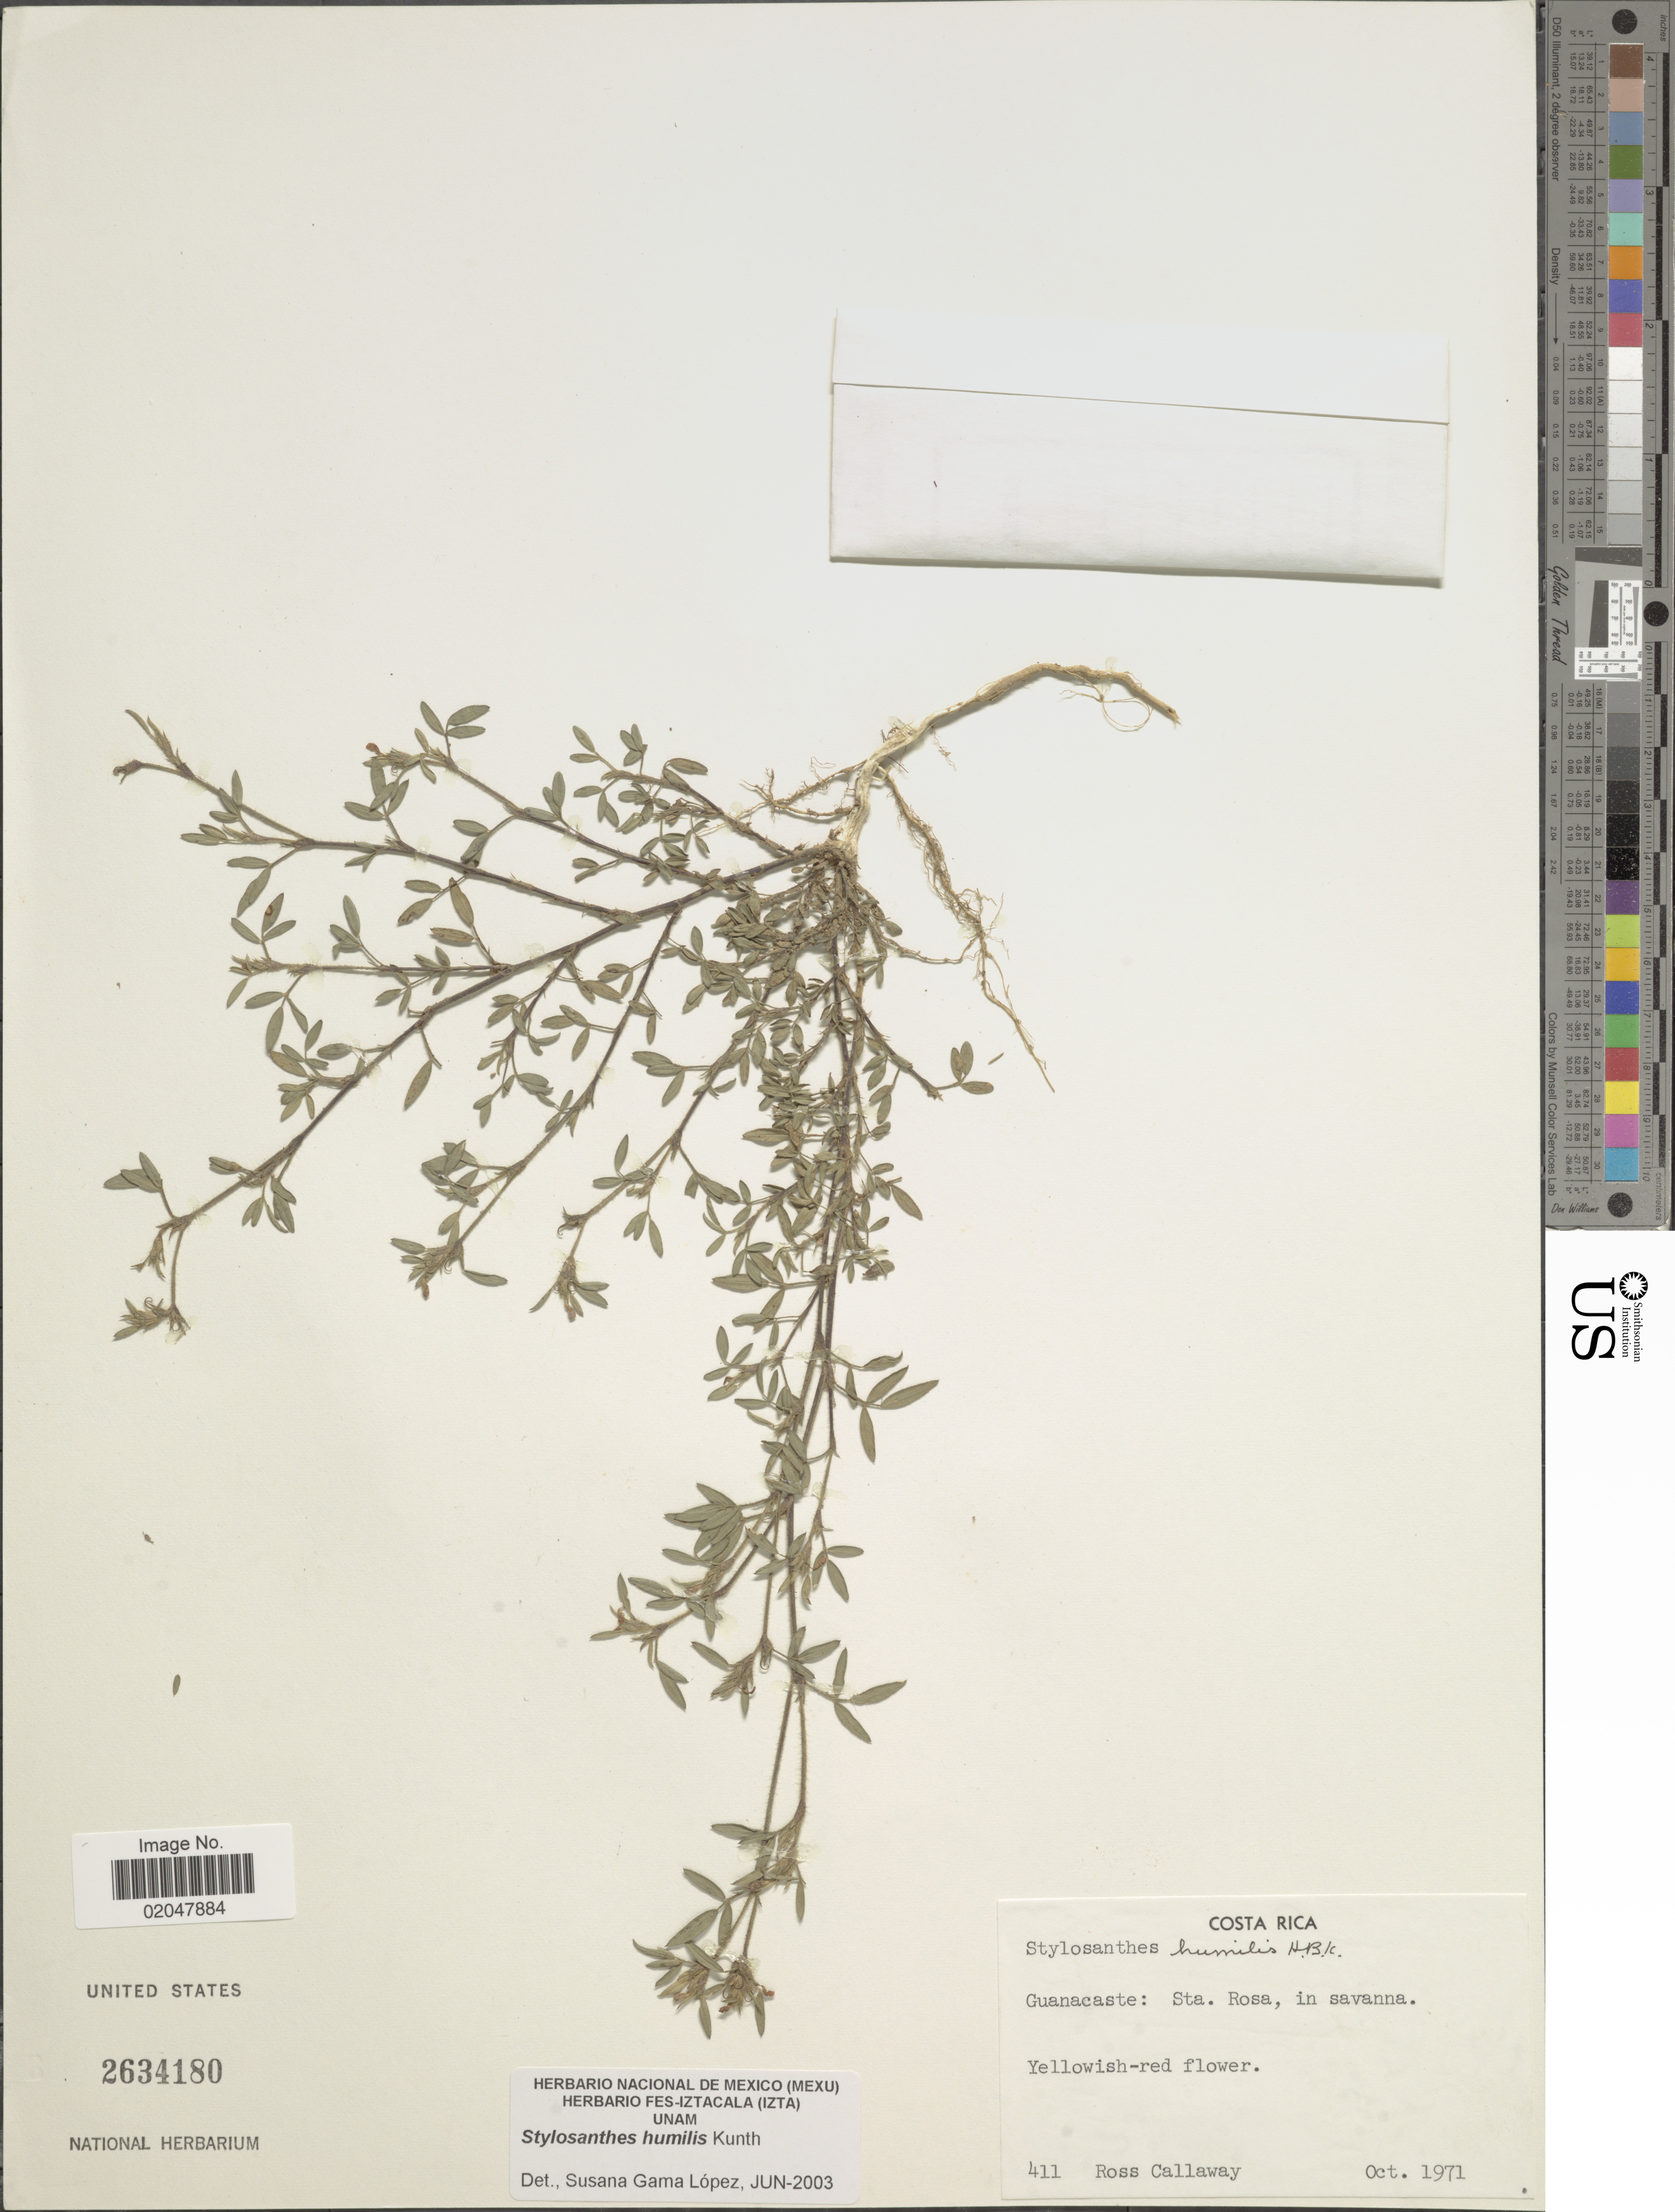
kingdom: Plantae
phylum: Tracheophyta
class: Magnoliopsida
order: Fabales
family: Fabaceae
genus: Stylosanthes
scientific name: Stylosanthes humilis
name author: Kunth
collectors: R. Callaway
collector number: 411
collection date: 1971-10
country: Costa Rica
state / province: Guanacaste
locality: Sta. Rosa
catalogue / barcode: US 2634180